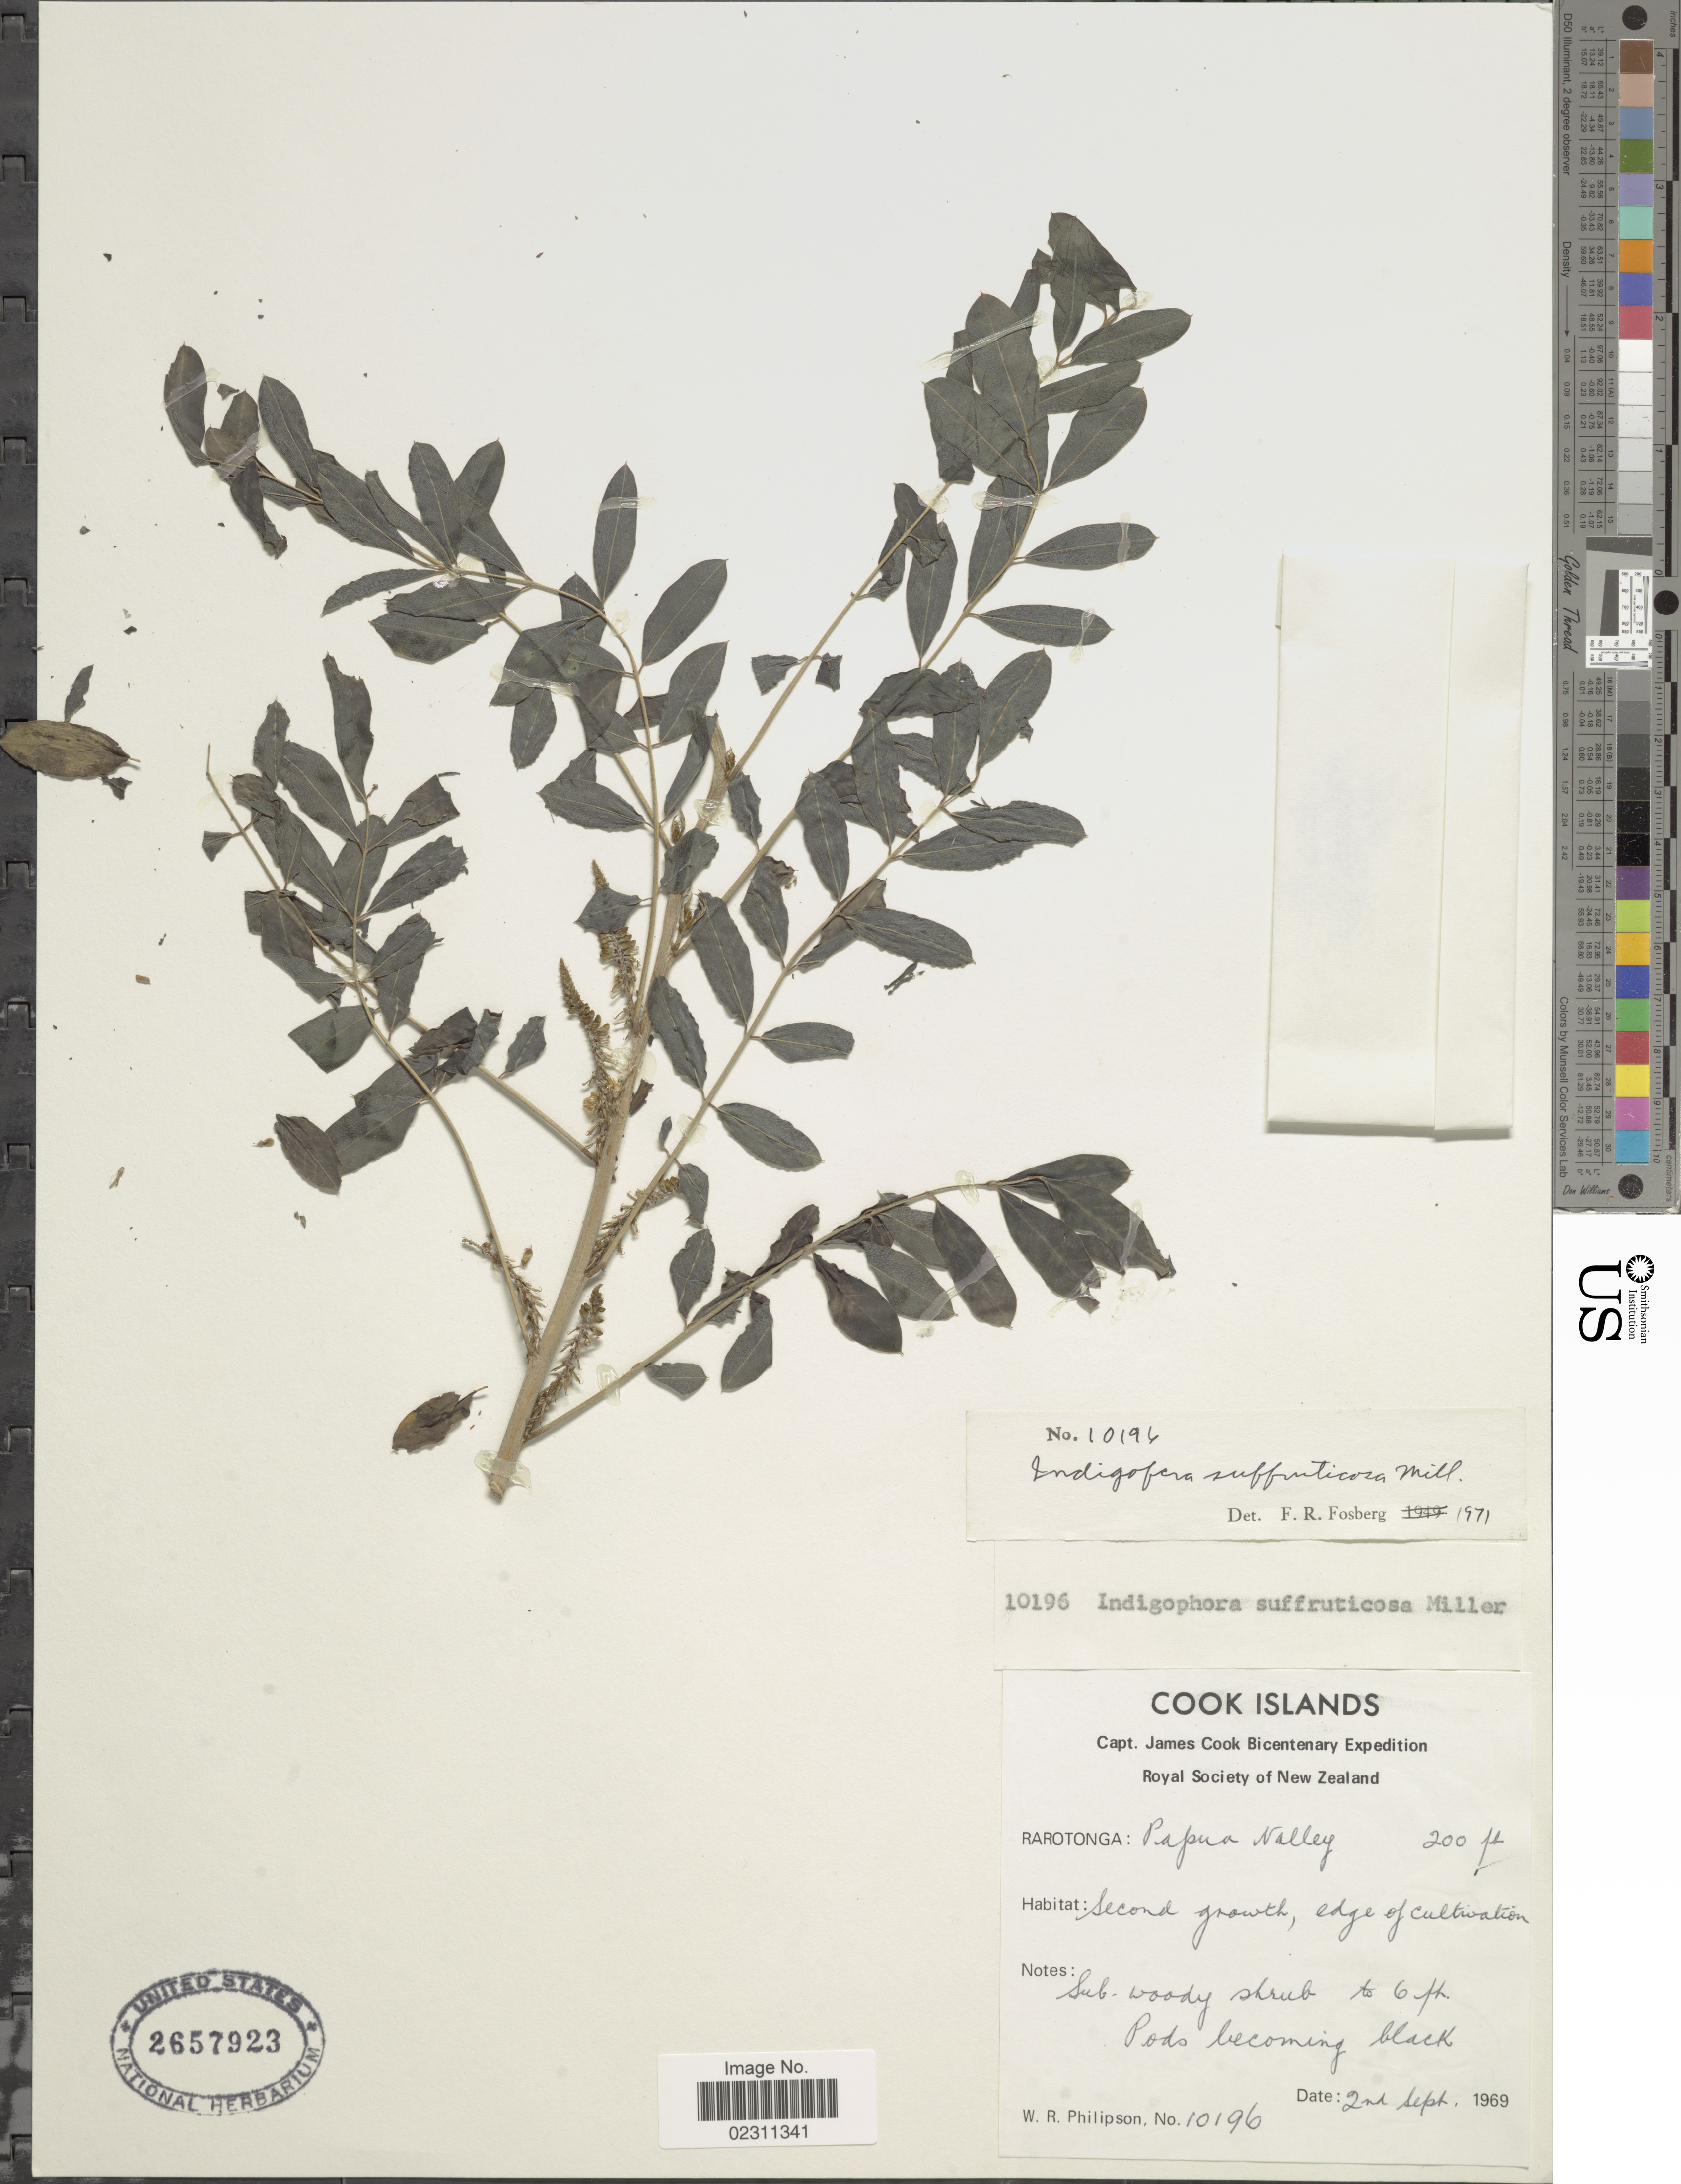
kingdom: Plantae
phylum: Tracheophyta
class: Magnoliopsida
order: Fabales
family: Fabaceae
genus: Indigofera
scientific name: Indigofera suffruticosa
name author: Mill.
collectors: W. R. Philipson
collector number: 10196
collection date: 1969-09-02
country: Cook Islands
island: Rarotonga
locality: Rarotonga: Papua Valley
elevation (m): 61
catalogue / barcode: US 2657923